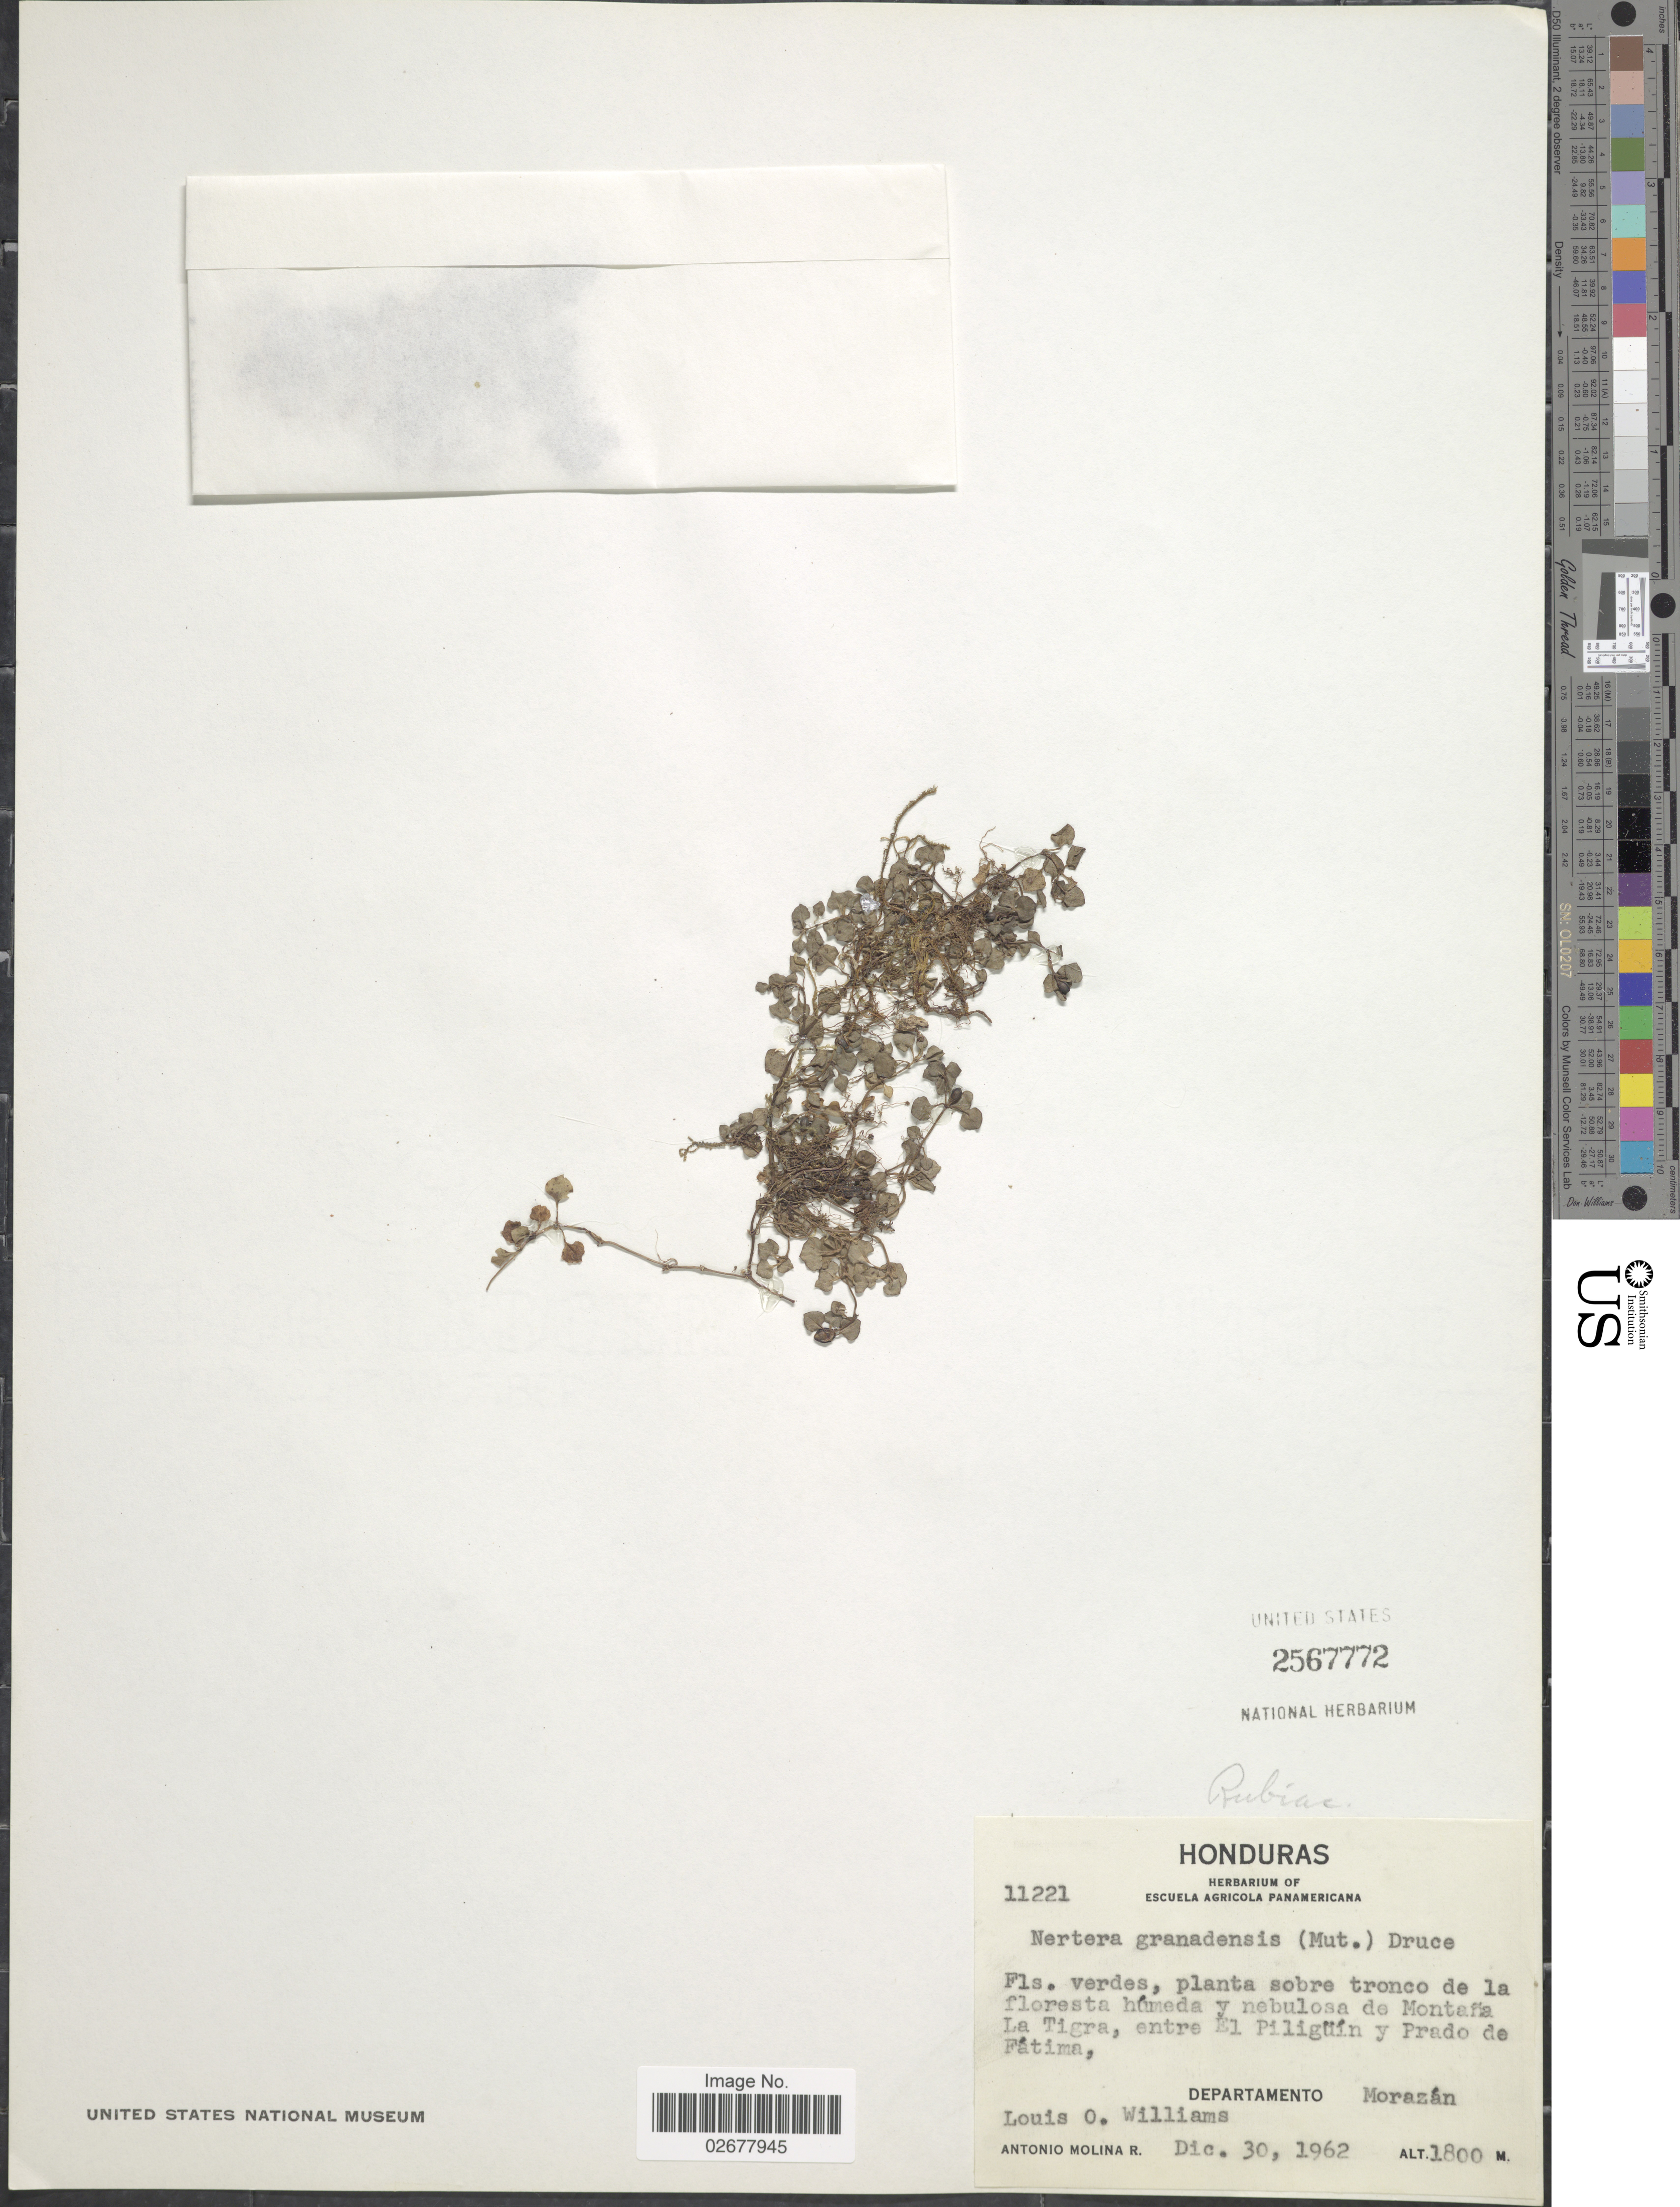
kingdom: Plantae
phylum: Tracheophyta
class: Magnoliopsida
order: Gentianales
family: Rubiaceae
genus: Nertera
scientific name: Nertera depressa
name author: Banks & Sol. ex Gaertn.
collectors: L. O. Williams & A. Molina R.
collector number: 11221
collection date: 1962-12-30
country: Honduras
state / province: Fco. Morazán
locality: Planta sobre troncos de la floresta húmeda y nebulosa de Montaña La Tigre, entre El Piligüín y Prado de Fátima, Departamento Morazán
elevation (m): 1800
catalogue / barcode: US 2567772